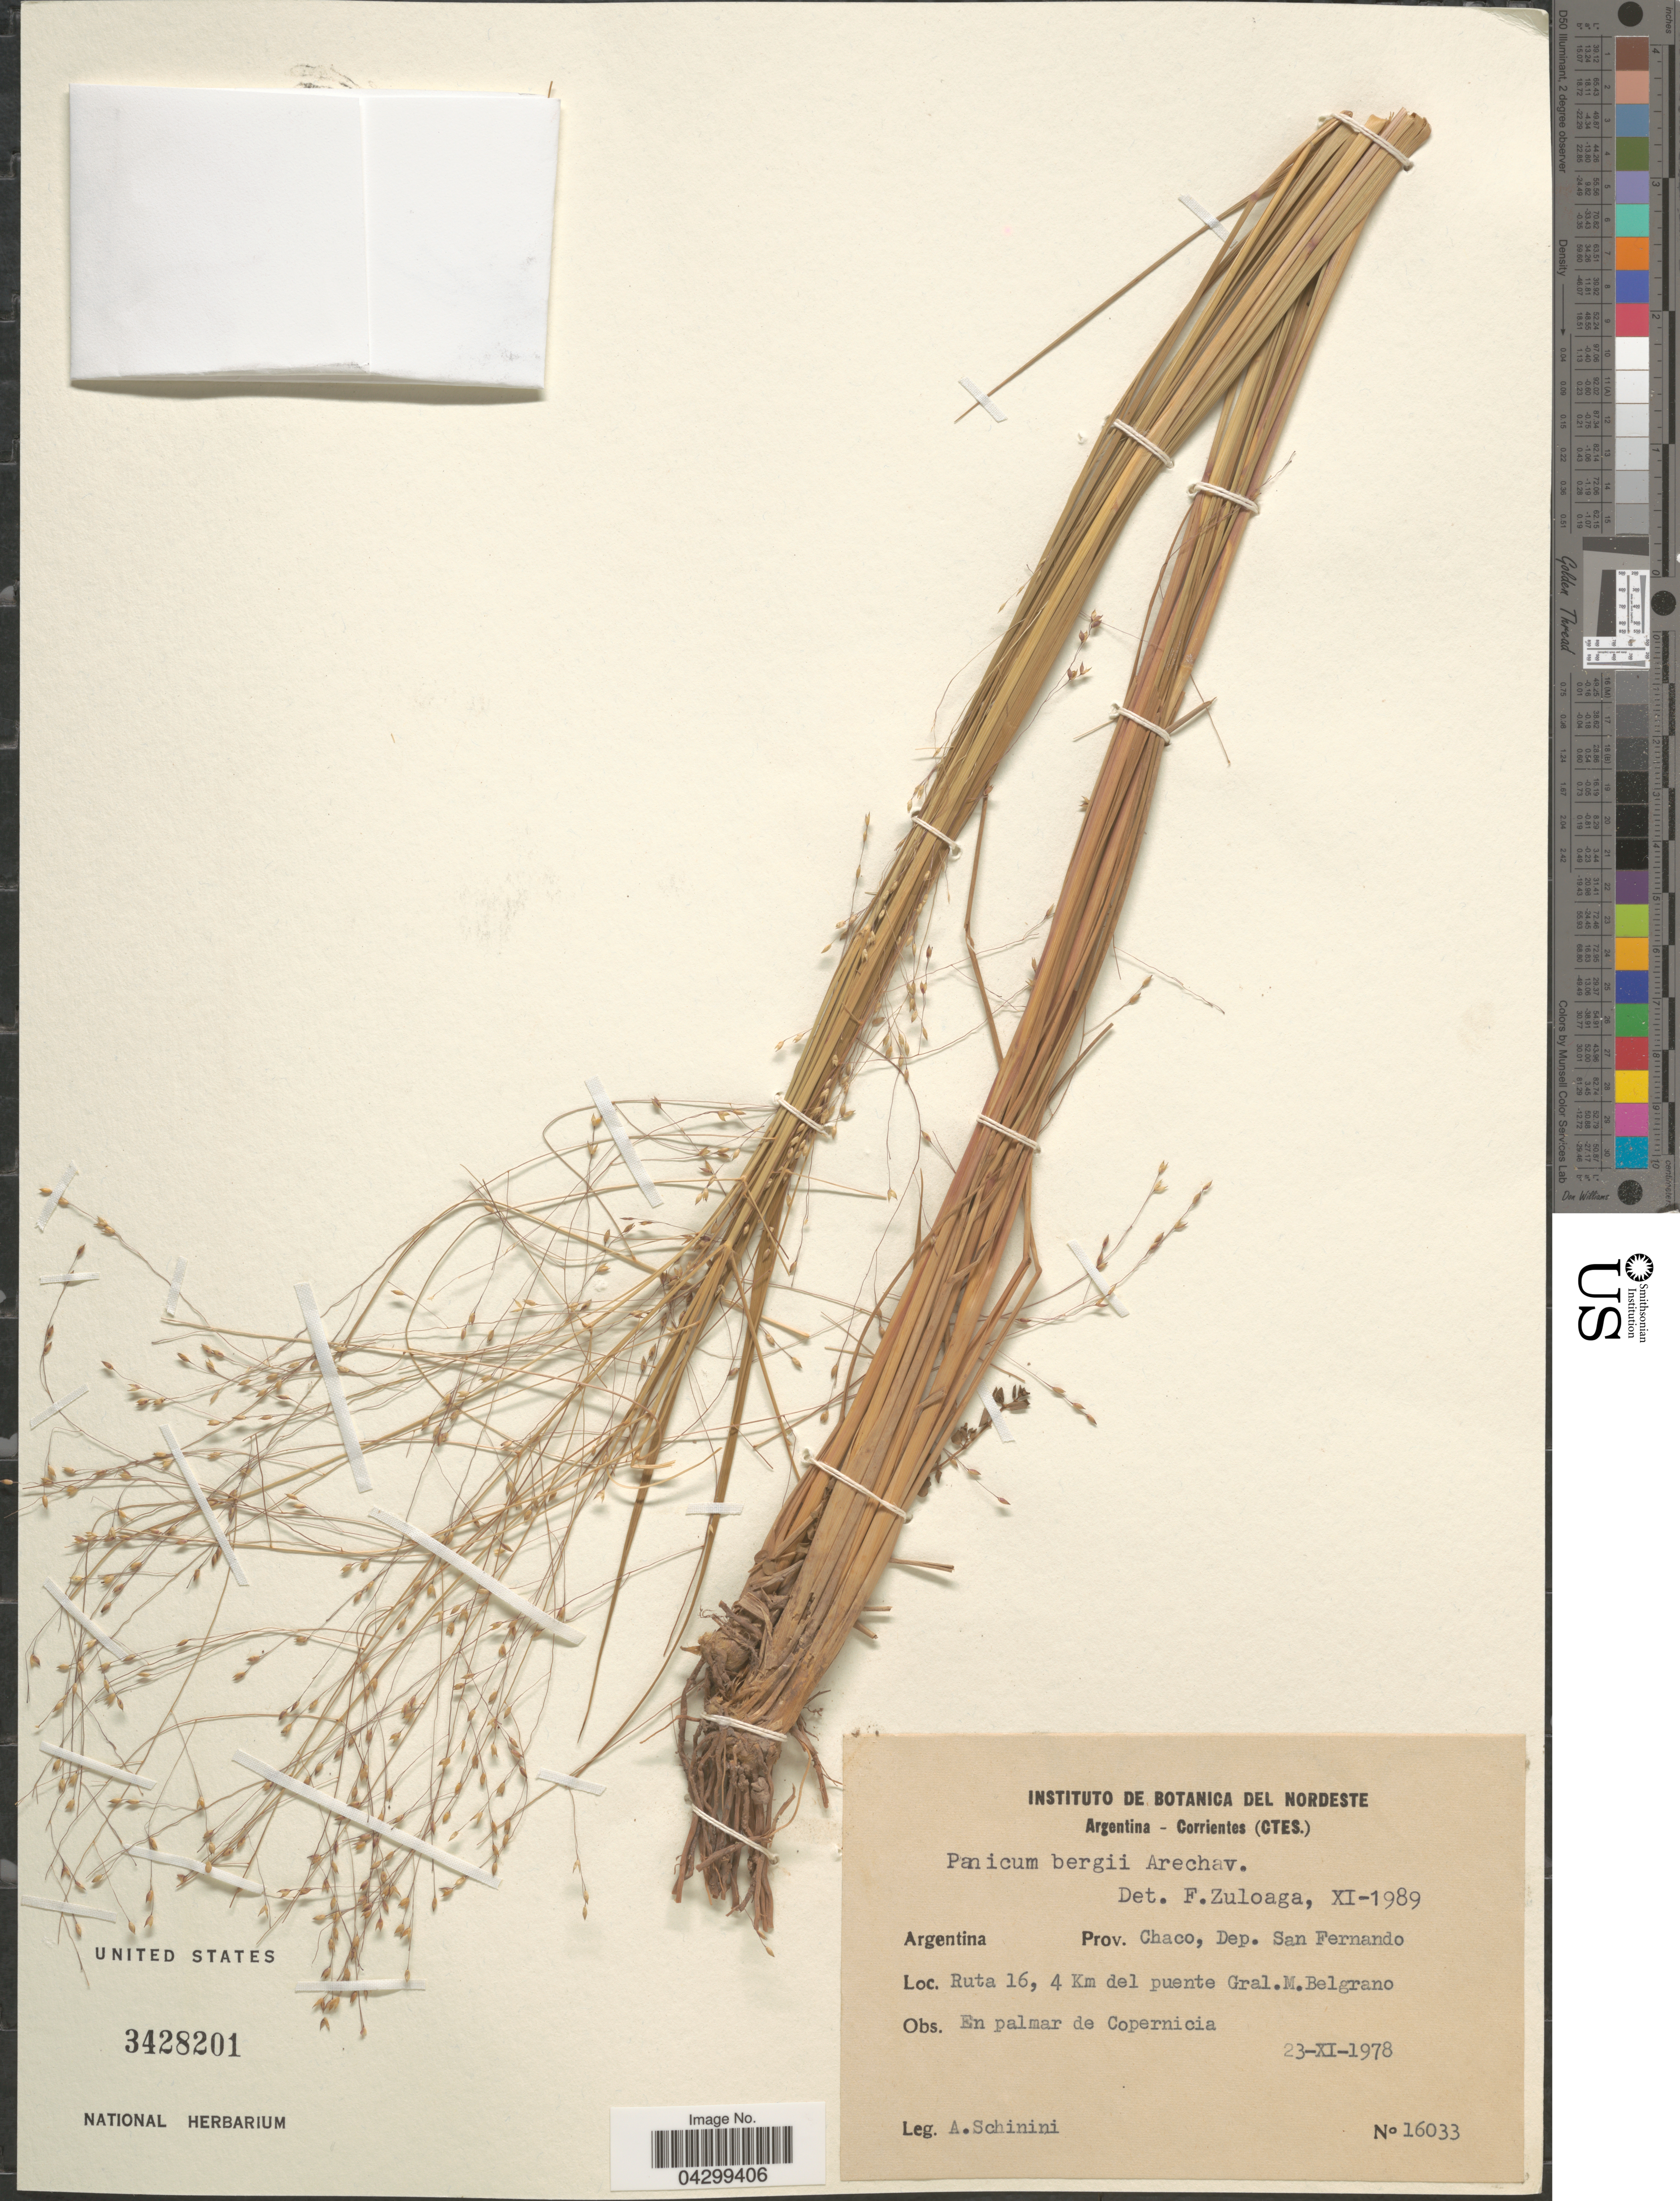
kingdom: Plantae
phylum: Tracheophyta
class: Liliopsida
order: Poales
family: Poaceae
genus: Panicum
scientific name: Panicum bergii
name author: Arechav.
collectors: A. Schinini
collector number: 16033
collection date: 1978-11-23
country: Argentina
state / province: Chaco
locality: Dep. San Fernando. Ruta 16, 4 Km del puente Gral. M. Belgrano. En palmar de Copernicia.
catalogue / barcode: US 3428201